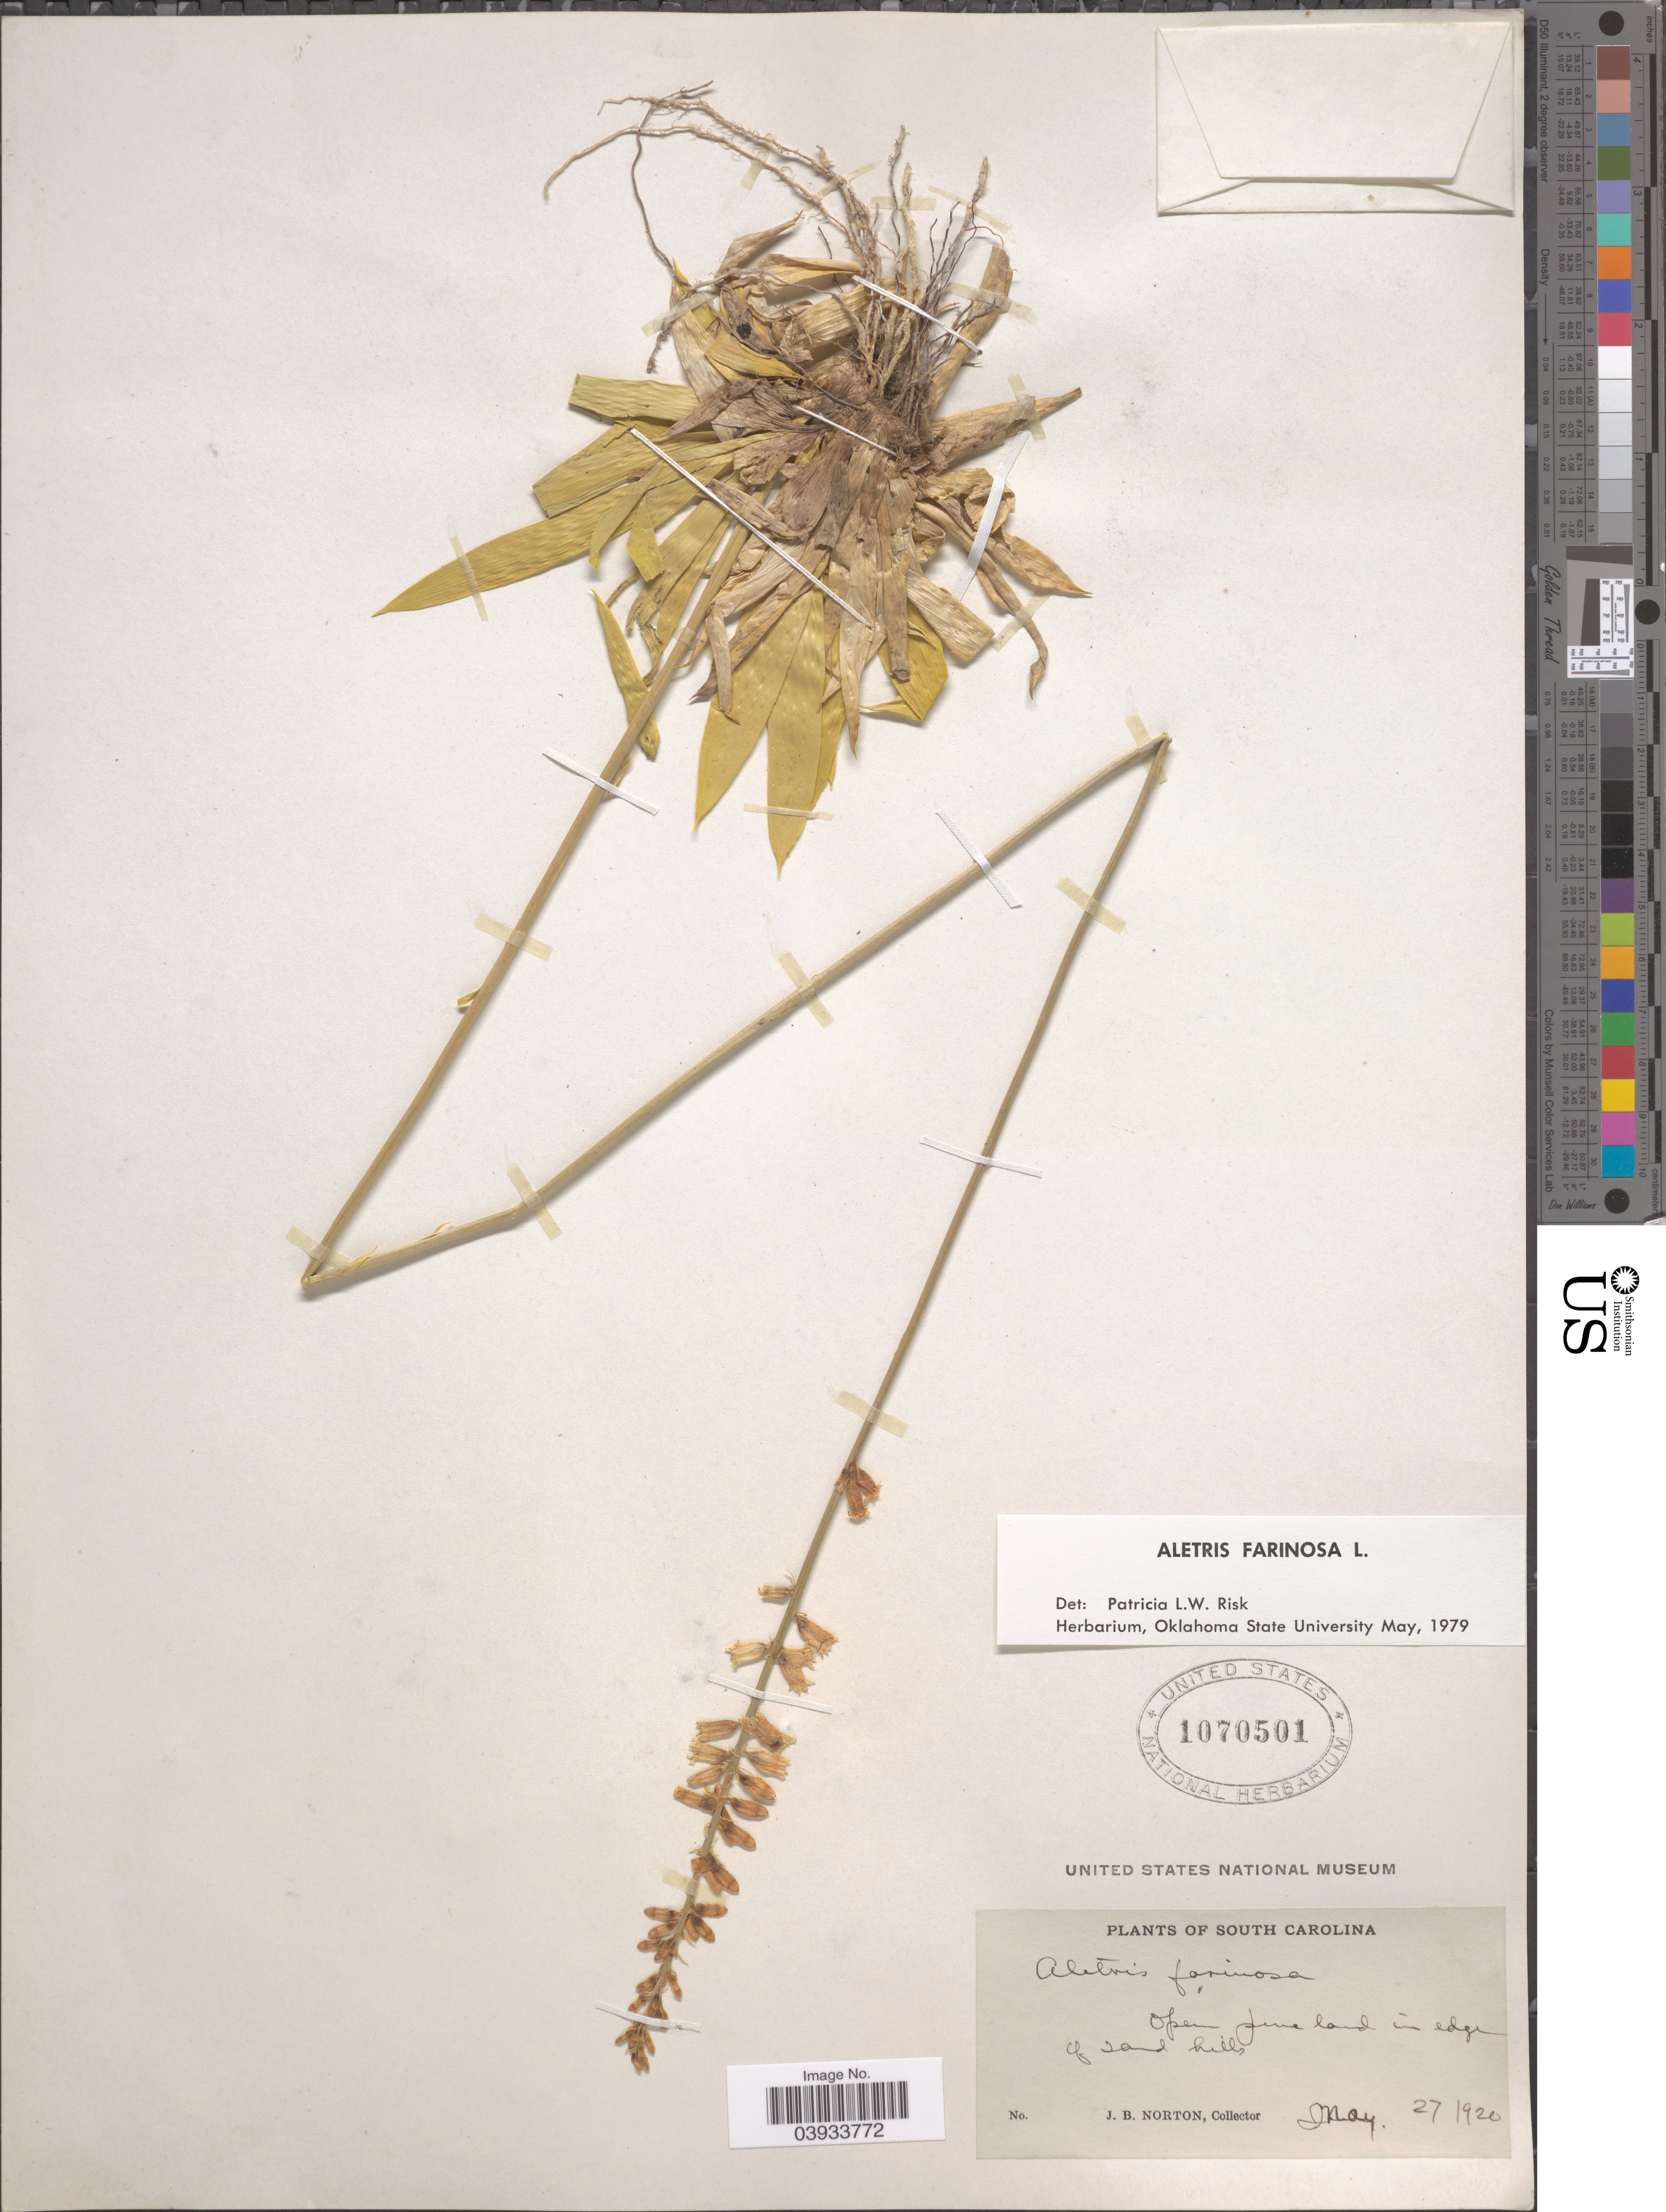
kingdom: Plantae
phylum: Tracheophyta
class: Liliopsida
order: Dioscoreales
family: Nartheciaceae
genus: Aletris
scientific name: Aletris farinosa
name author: L.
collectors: J. B. Norton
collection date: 1920-05-27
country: United States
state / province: South Carolina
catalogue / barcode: US 1070501